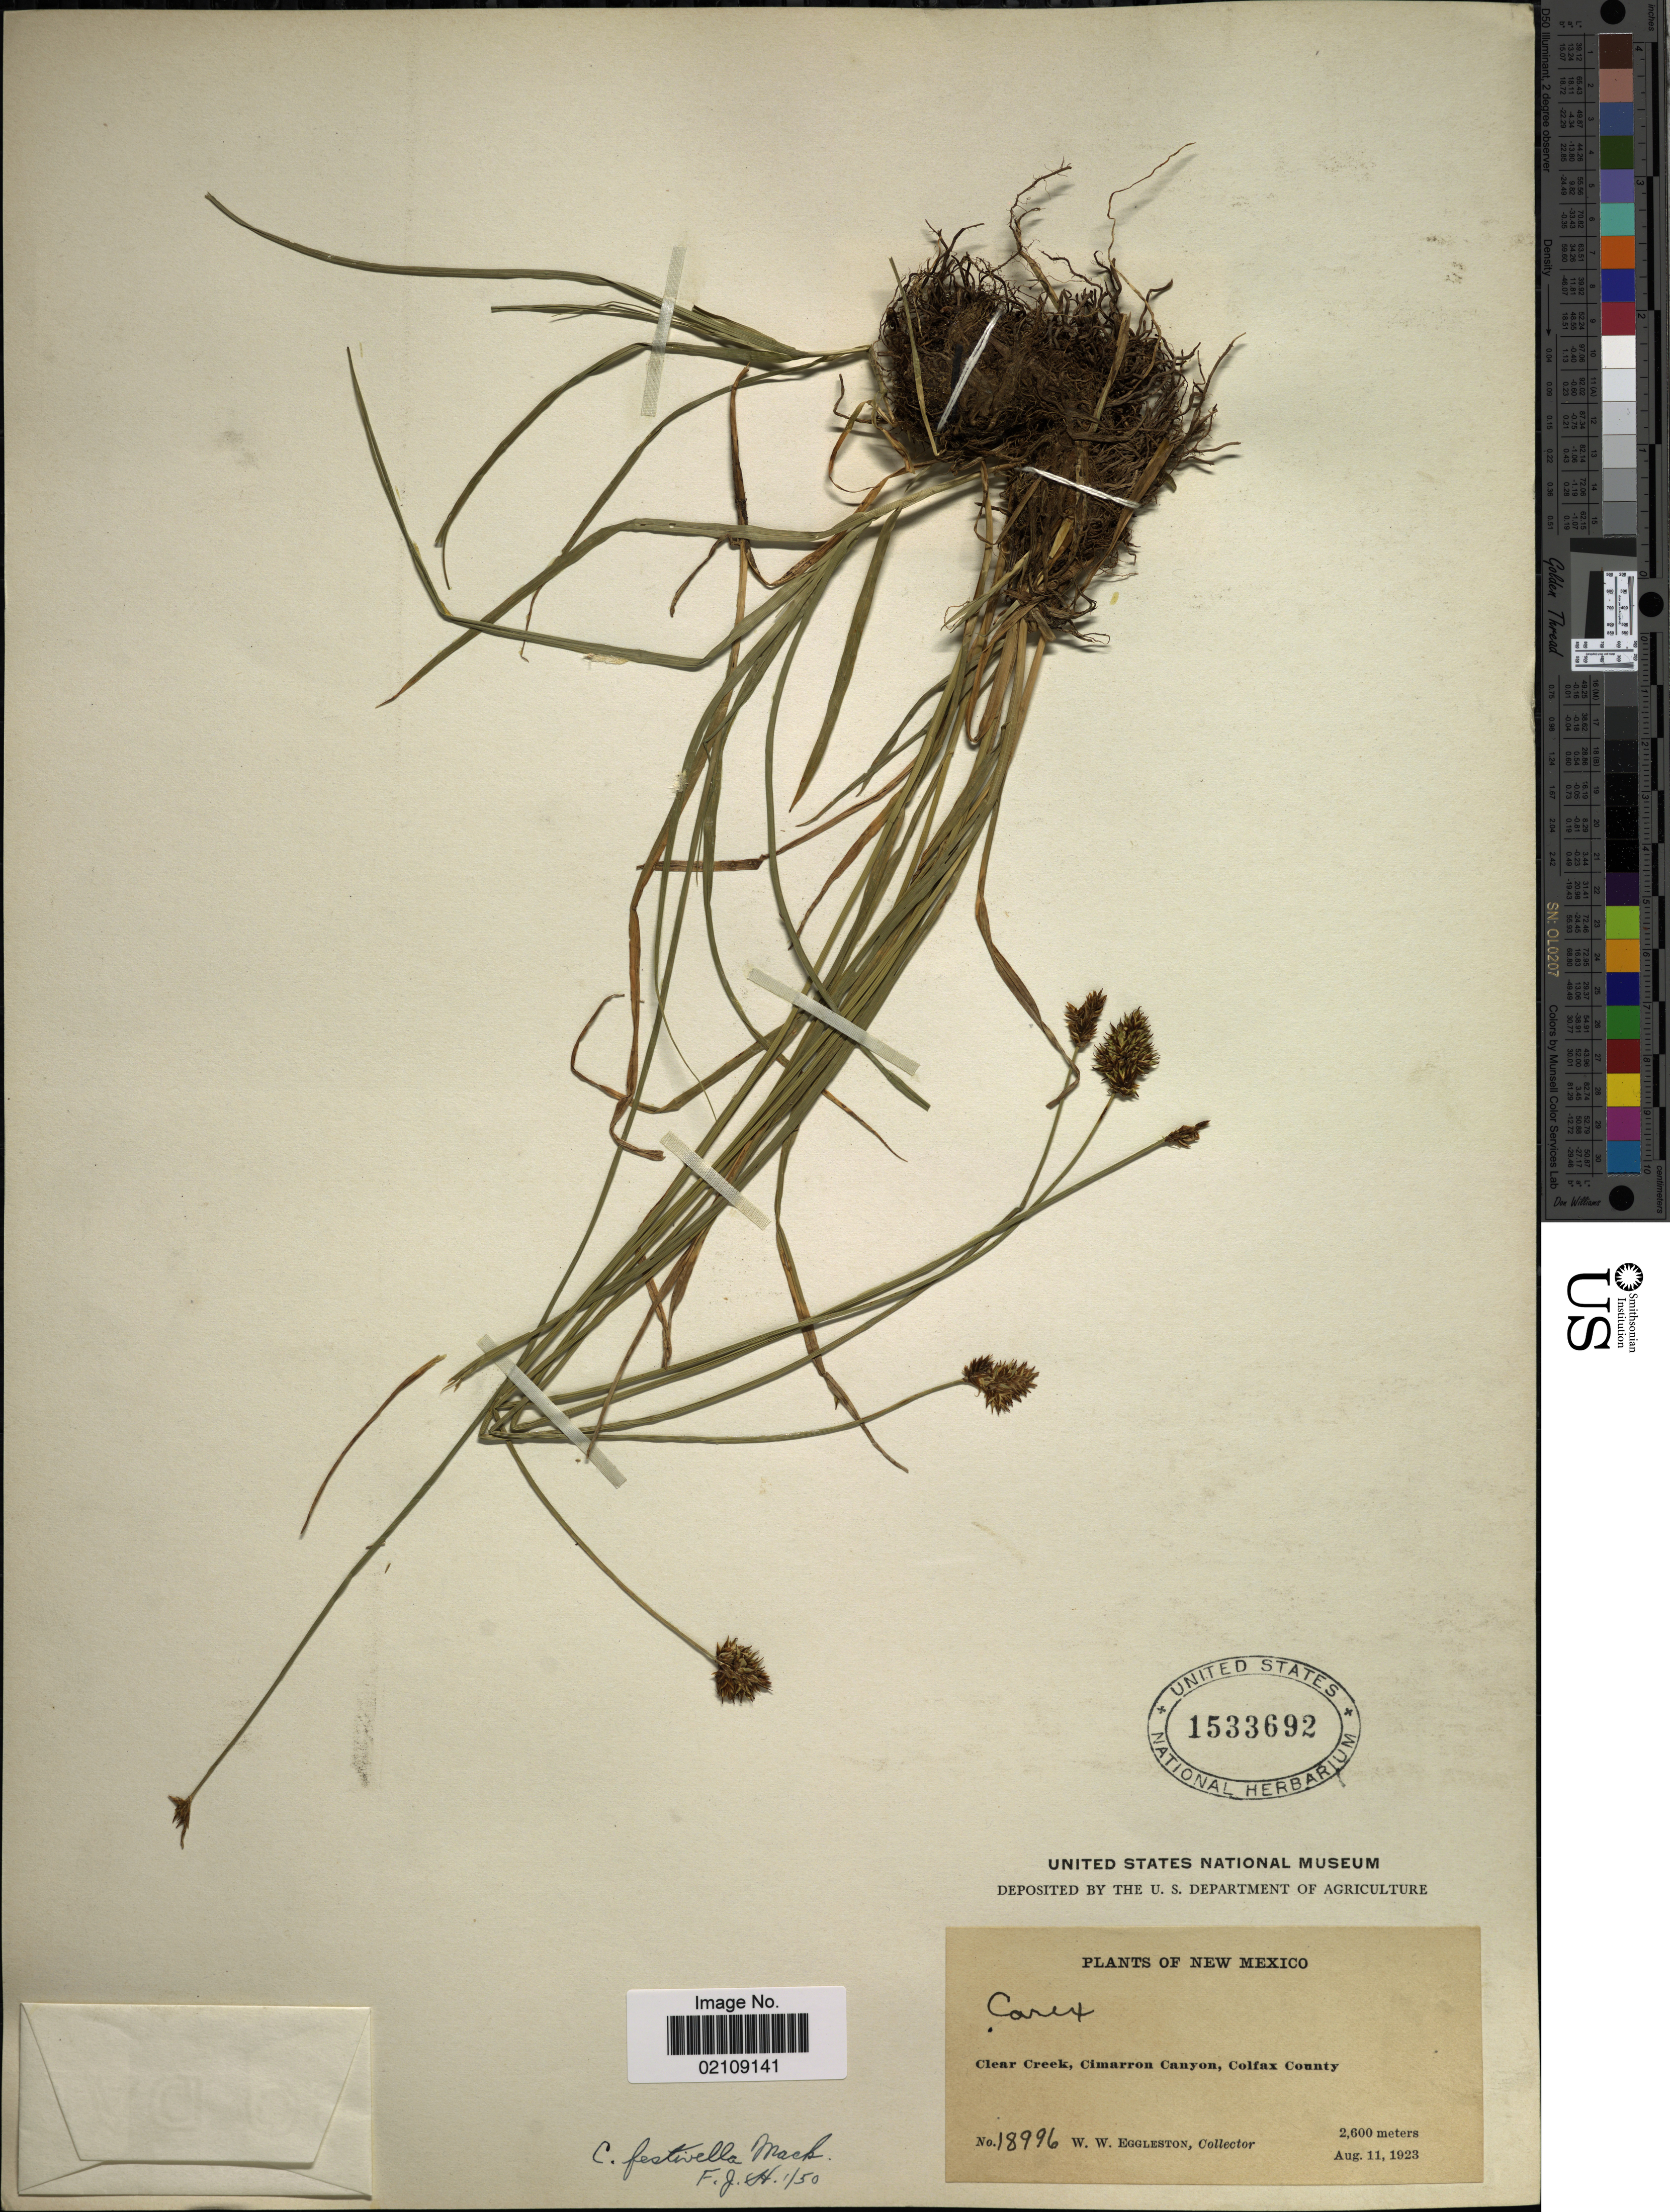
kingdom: Plantae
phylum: Tracheophyta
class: Liliopsida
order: Poales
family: Cyperaceae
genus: Carex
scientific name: Carex microptera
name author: Mack.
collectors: W. W. Eggleston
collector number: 18996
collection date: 1923-08-11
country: United States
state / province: New Mexico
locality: Clear Creek, Cimarron Canyon, Colfax County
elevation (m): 2600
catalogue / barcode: US 1533692